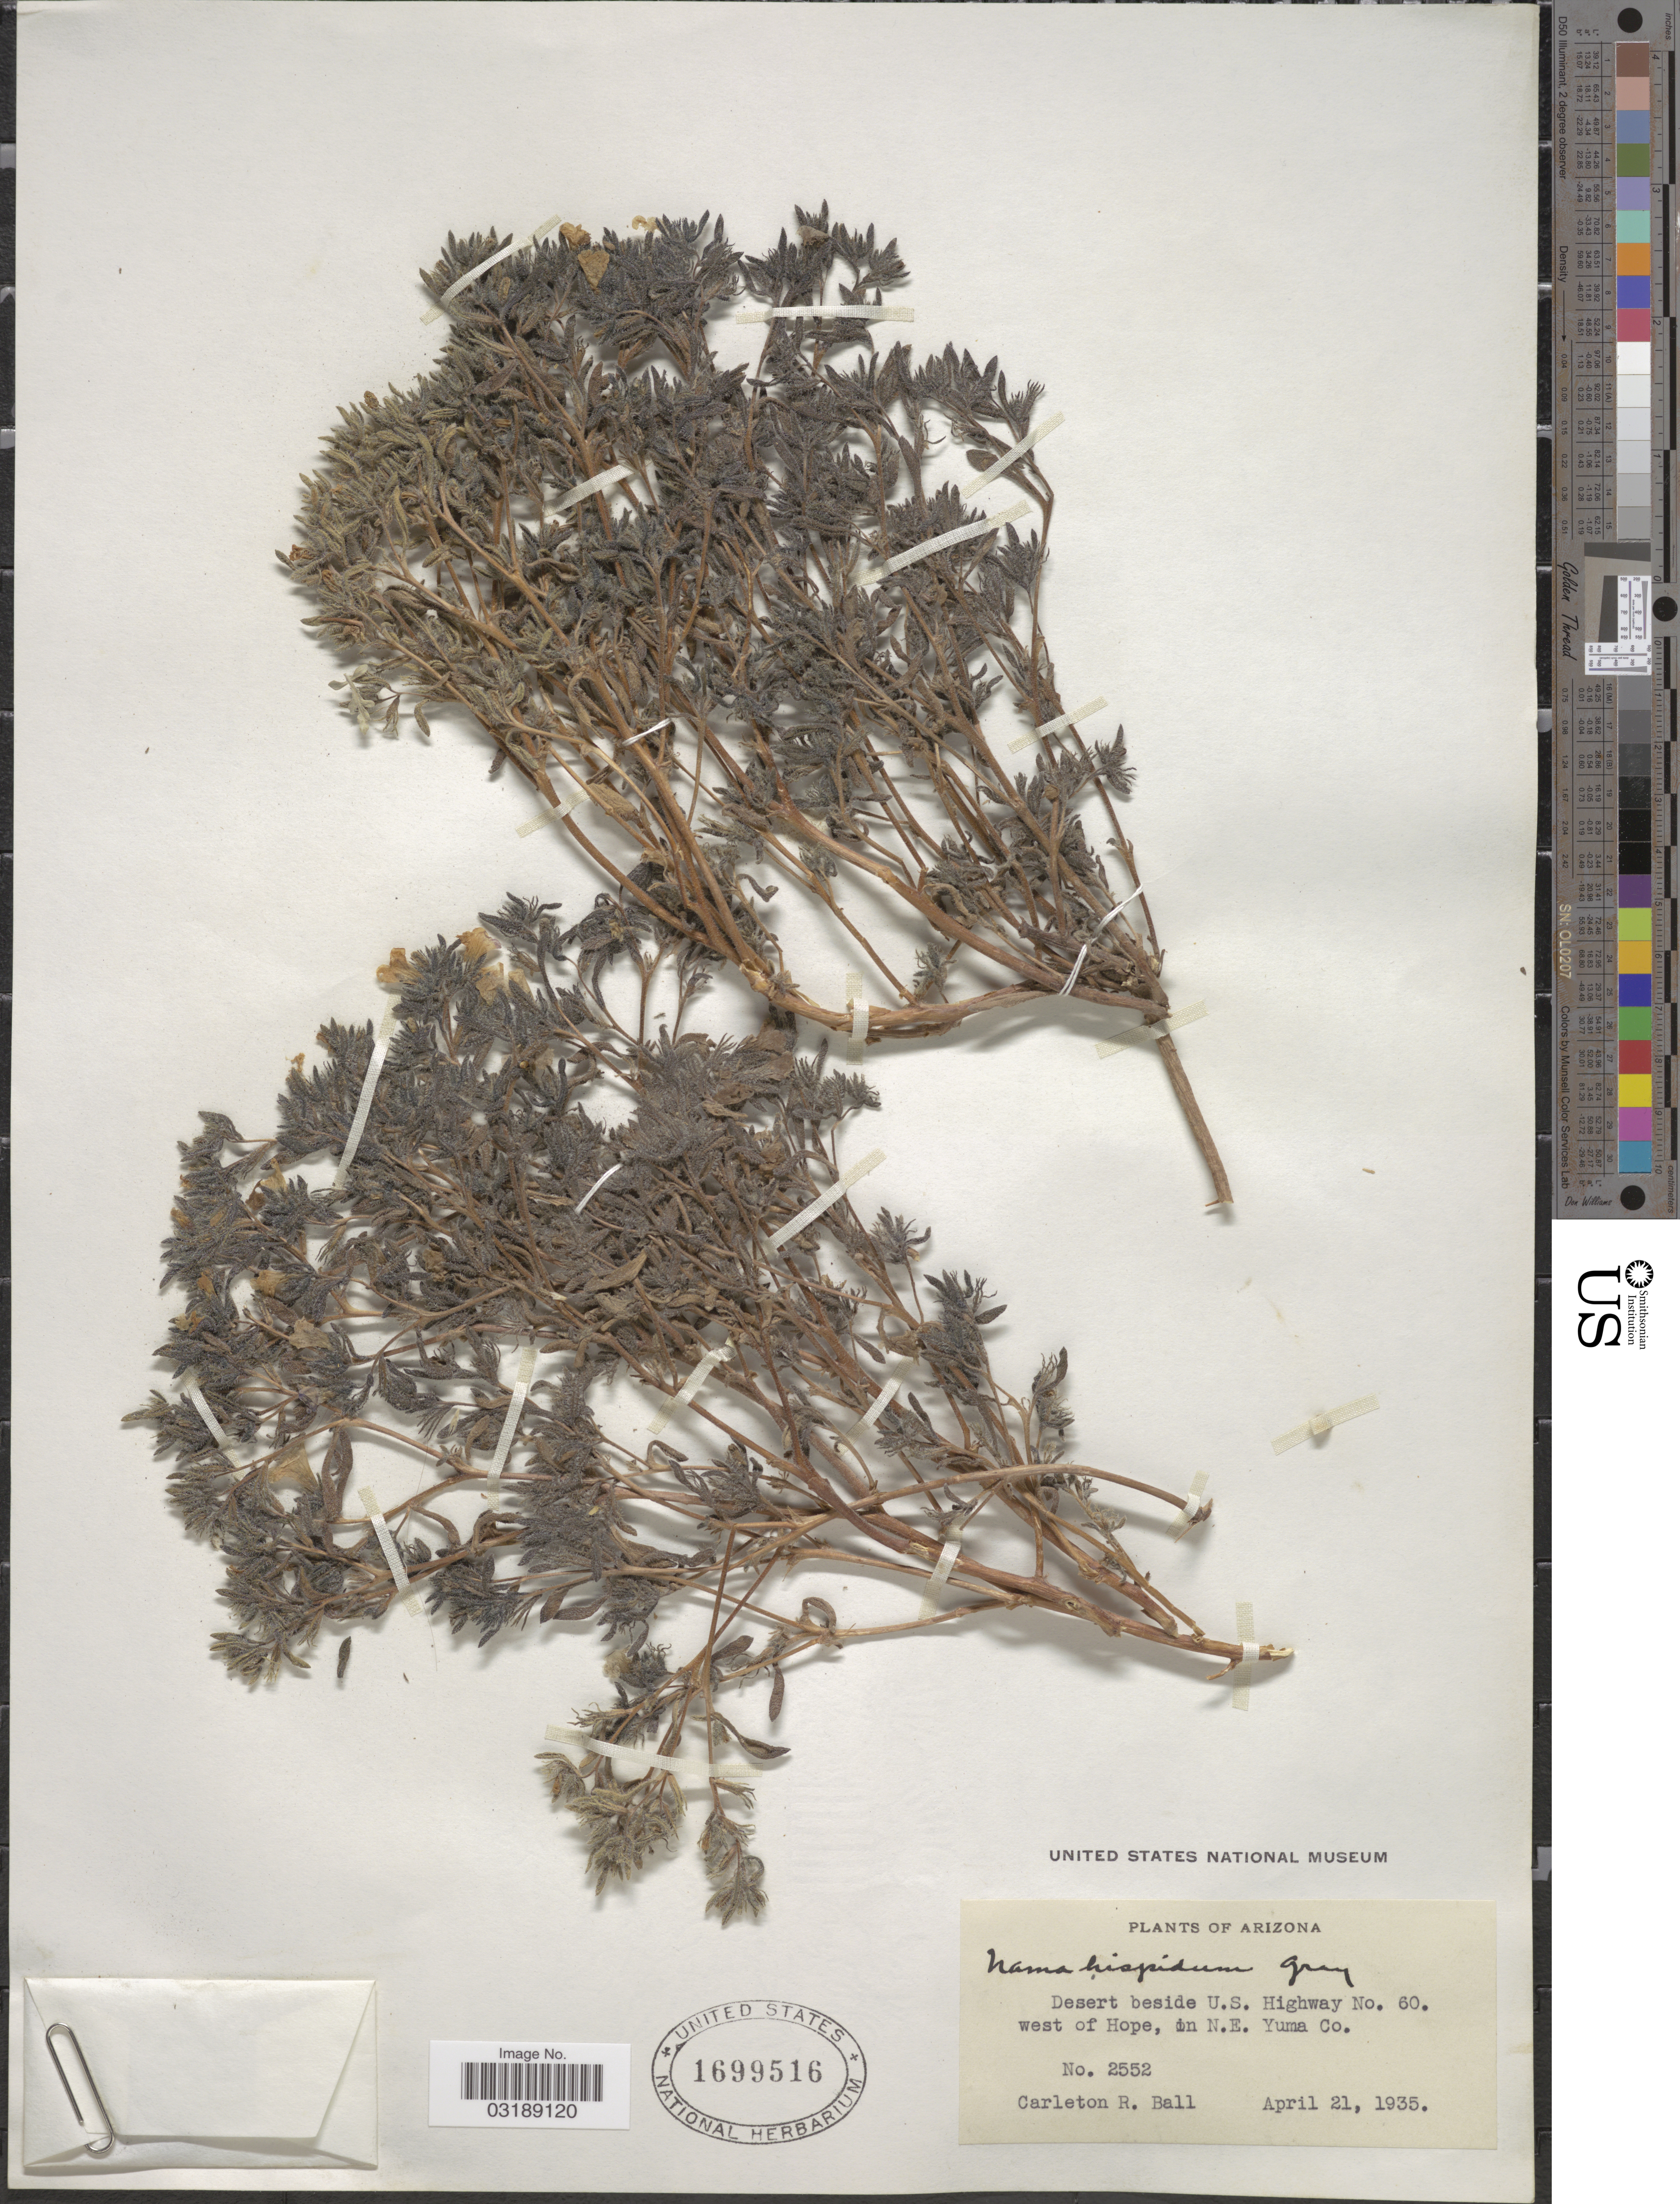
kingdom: Plantae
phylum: Tracheophyta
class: Magnoliopsida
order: Boraginales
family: Namaceae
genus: Nama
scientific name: Nama hispida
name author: A. Gray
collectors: C. R. Ball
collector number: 2552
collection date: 1935-04-21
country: United States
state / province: Arizona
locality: Desert beside U.S. Highway No. 60, west of Hope, N.E. Yuma Co.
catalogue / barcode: US 1699516